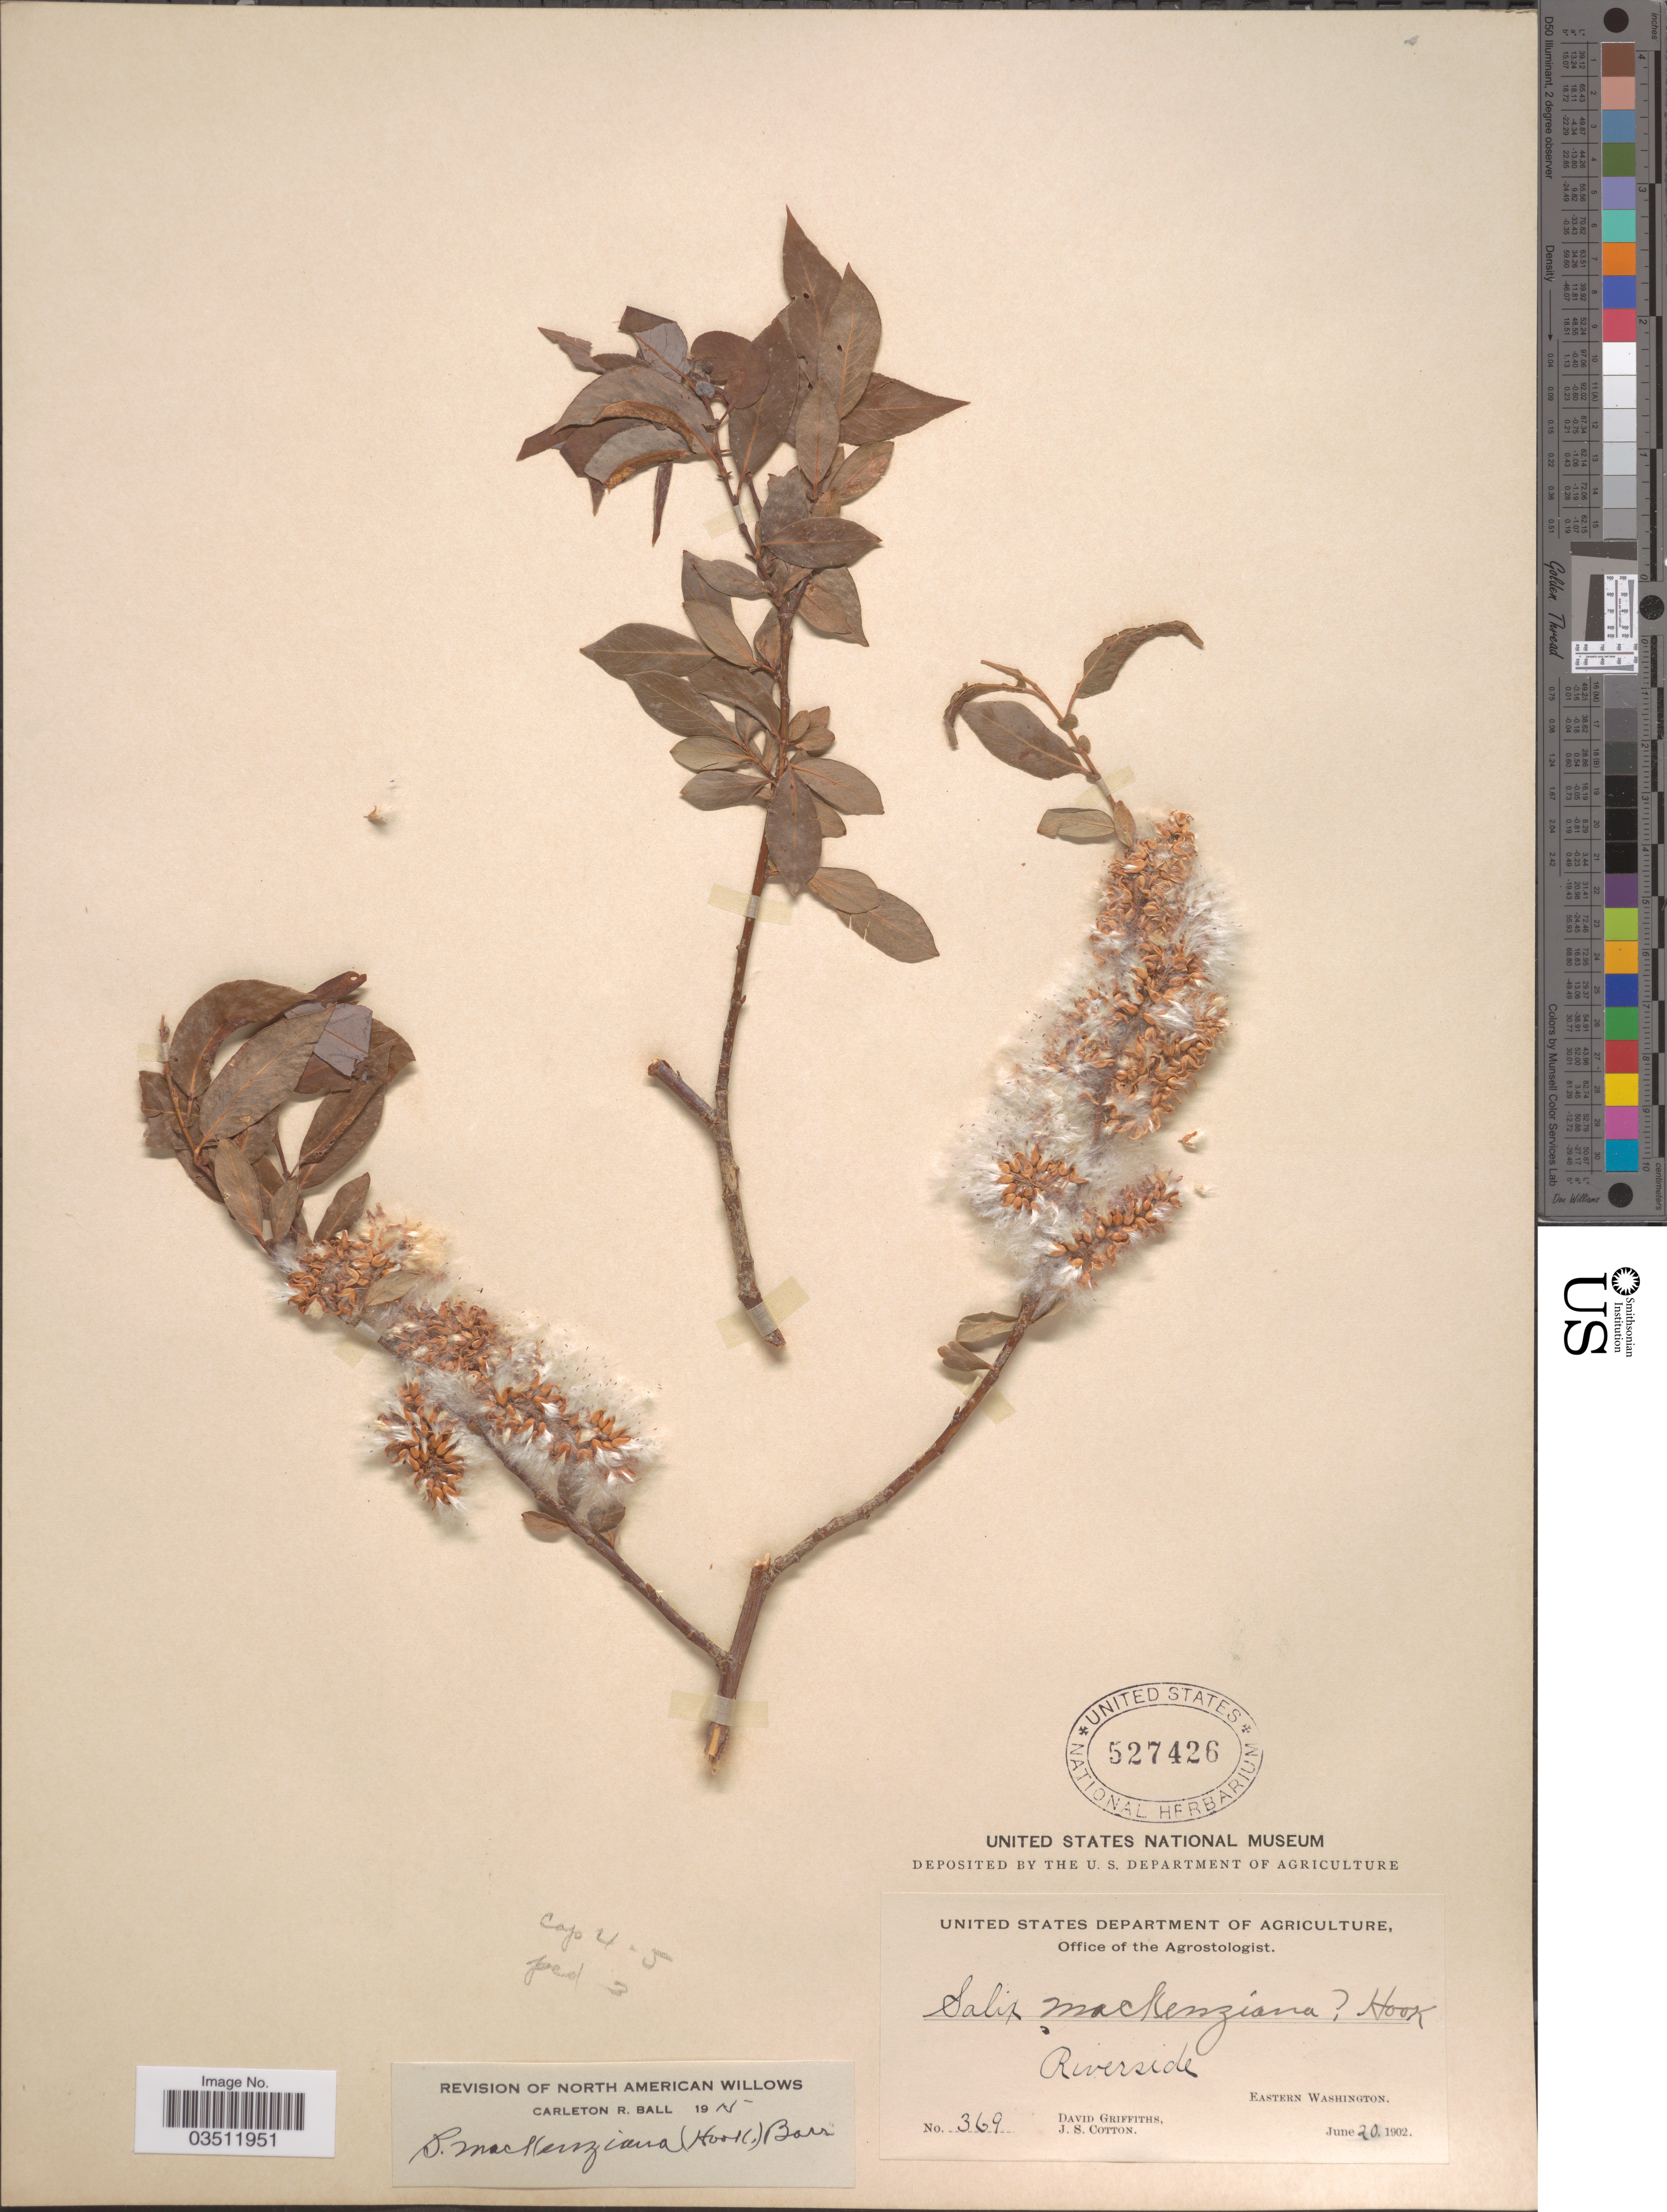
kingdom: Plantae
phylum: Tracheophyta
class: Magnoliopsida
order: Malpighiales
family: Salicaceae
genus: Salix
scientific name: Salix mackenziana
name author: (Hook.) Barratt ex Hook.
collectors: D. Griffiths & J. S. Cotton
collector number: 369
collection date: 1902-06-20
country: United States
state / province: Washington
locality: Riverside. Eastern Washington.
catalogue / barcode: US 527426